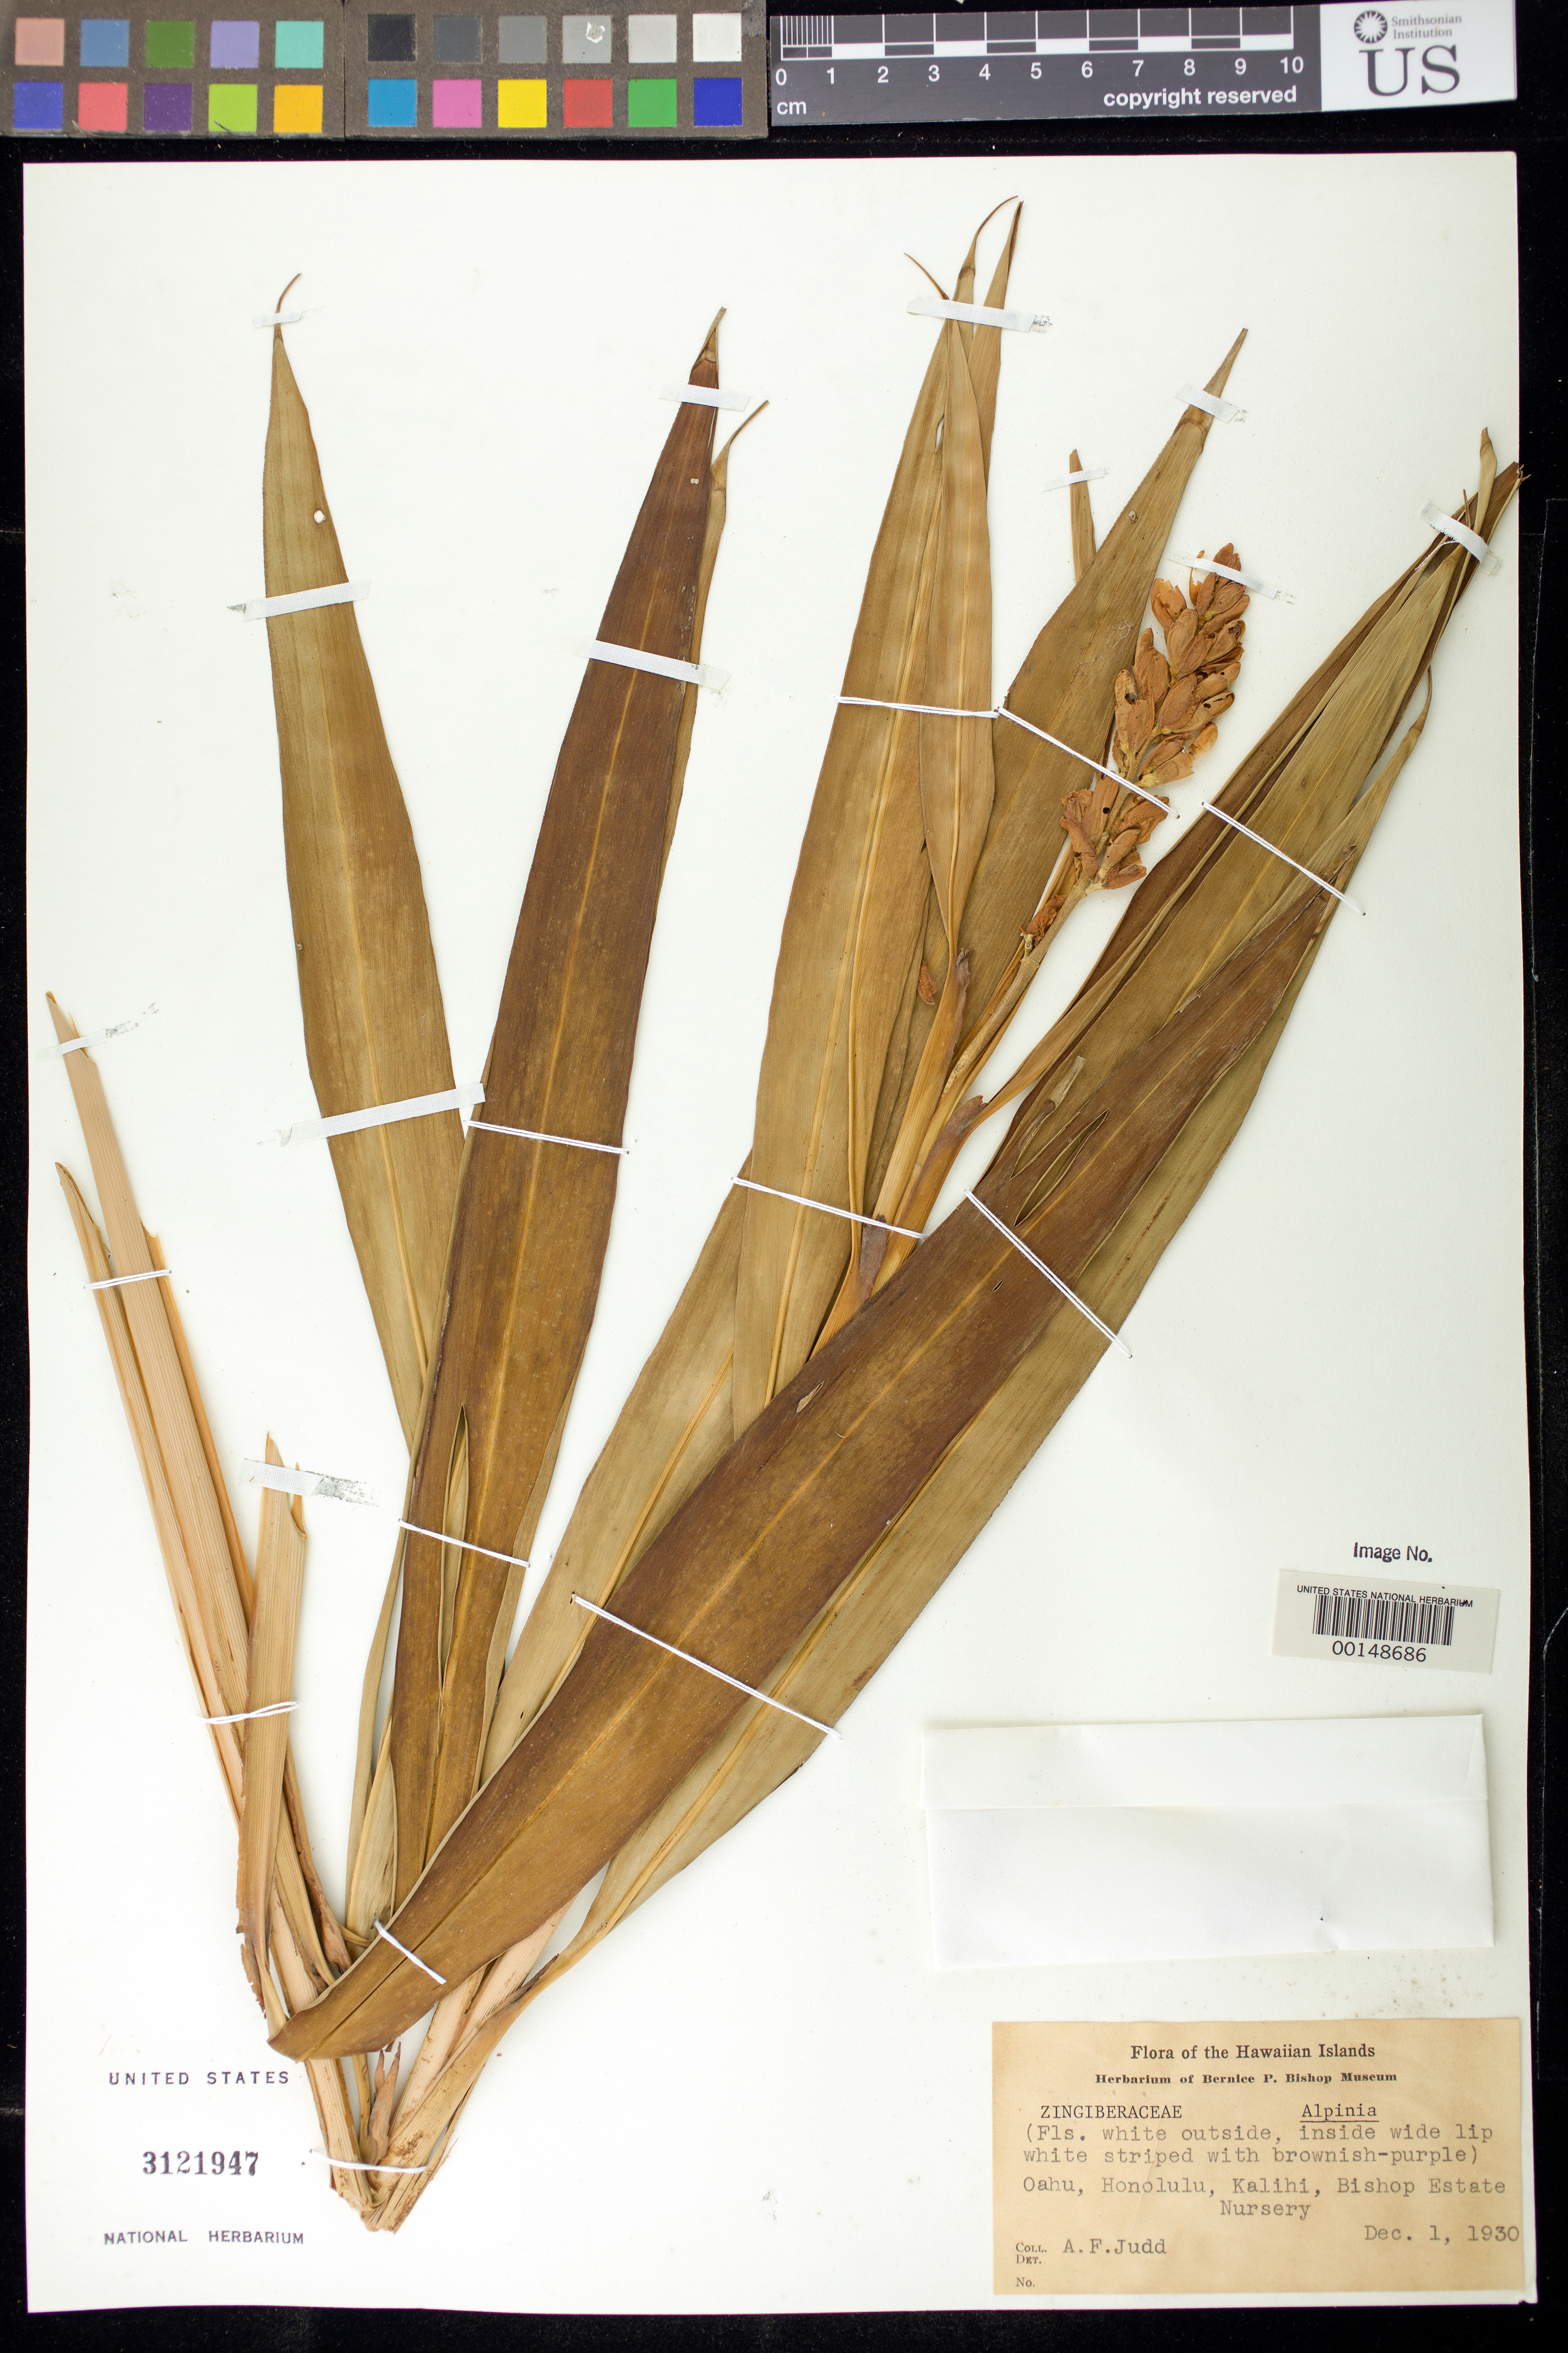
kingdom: Plantae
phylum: Tracheophyta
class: Liliopsida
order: Zingiberales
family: Zingiberaceae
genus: Alpinia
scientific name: Alpinia sp.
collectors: A. Judd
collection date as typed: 01 Dec 1930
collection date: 1930-12-01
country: United States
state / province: Hawaii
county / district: Honolulu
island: Oahu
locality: Honolulu, kalihi, bishop estate nursery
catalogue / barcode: US 3121947